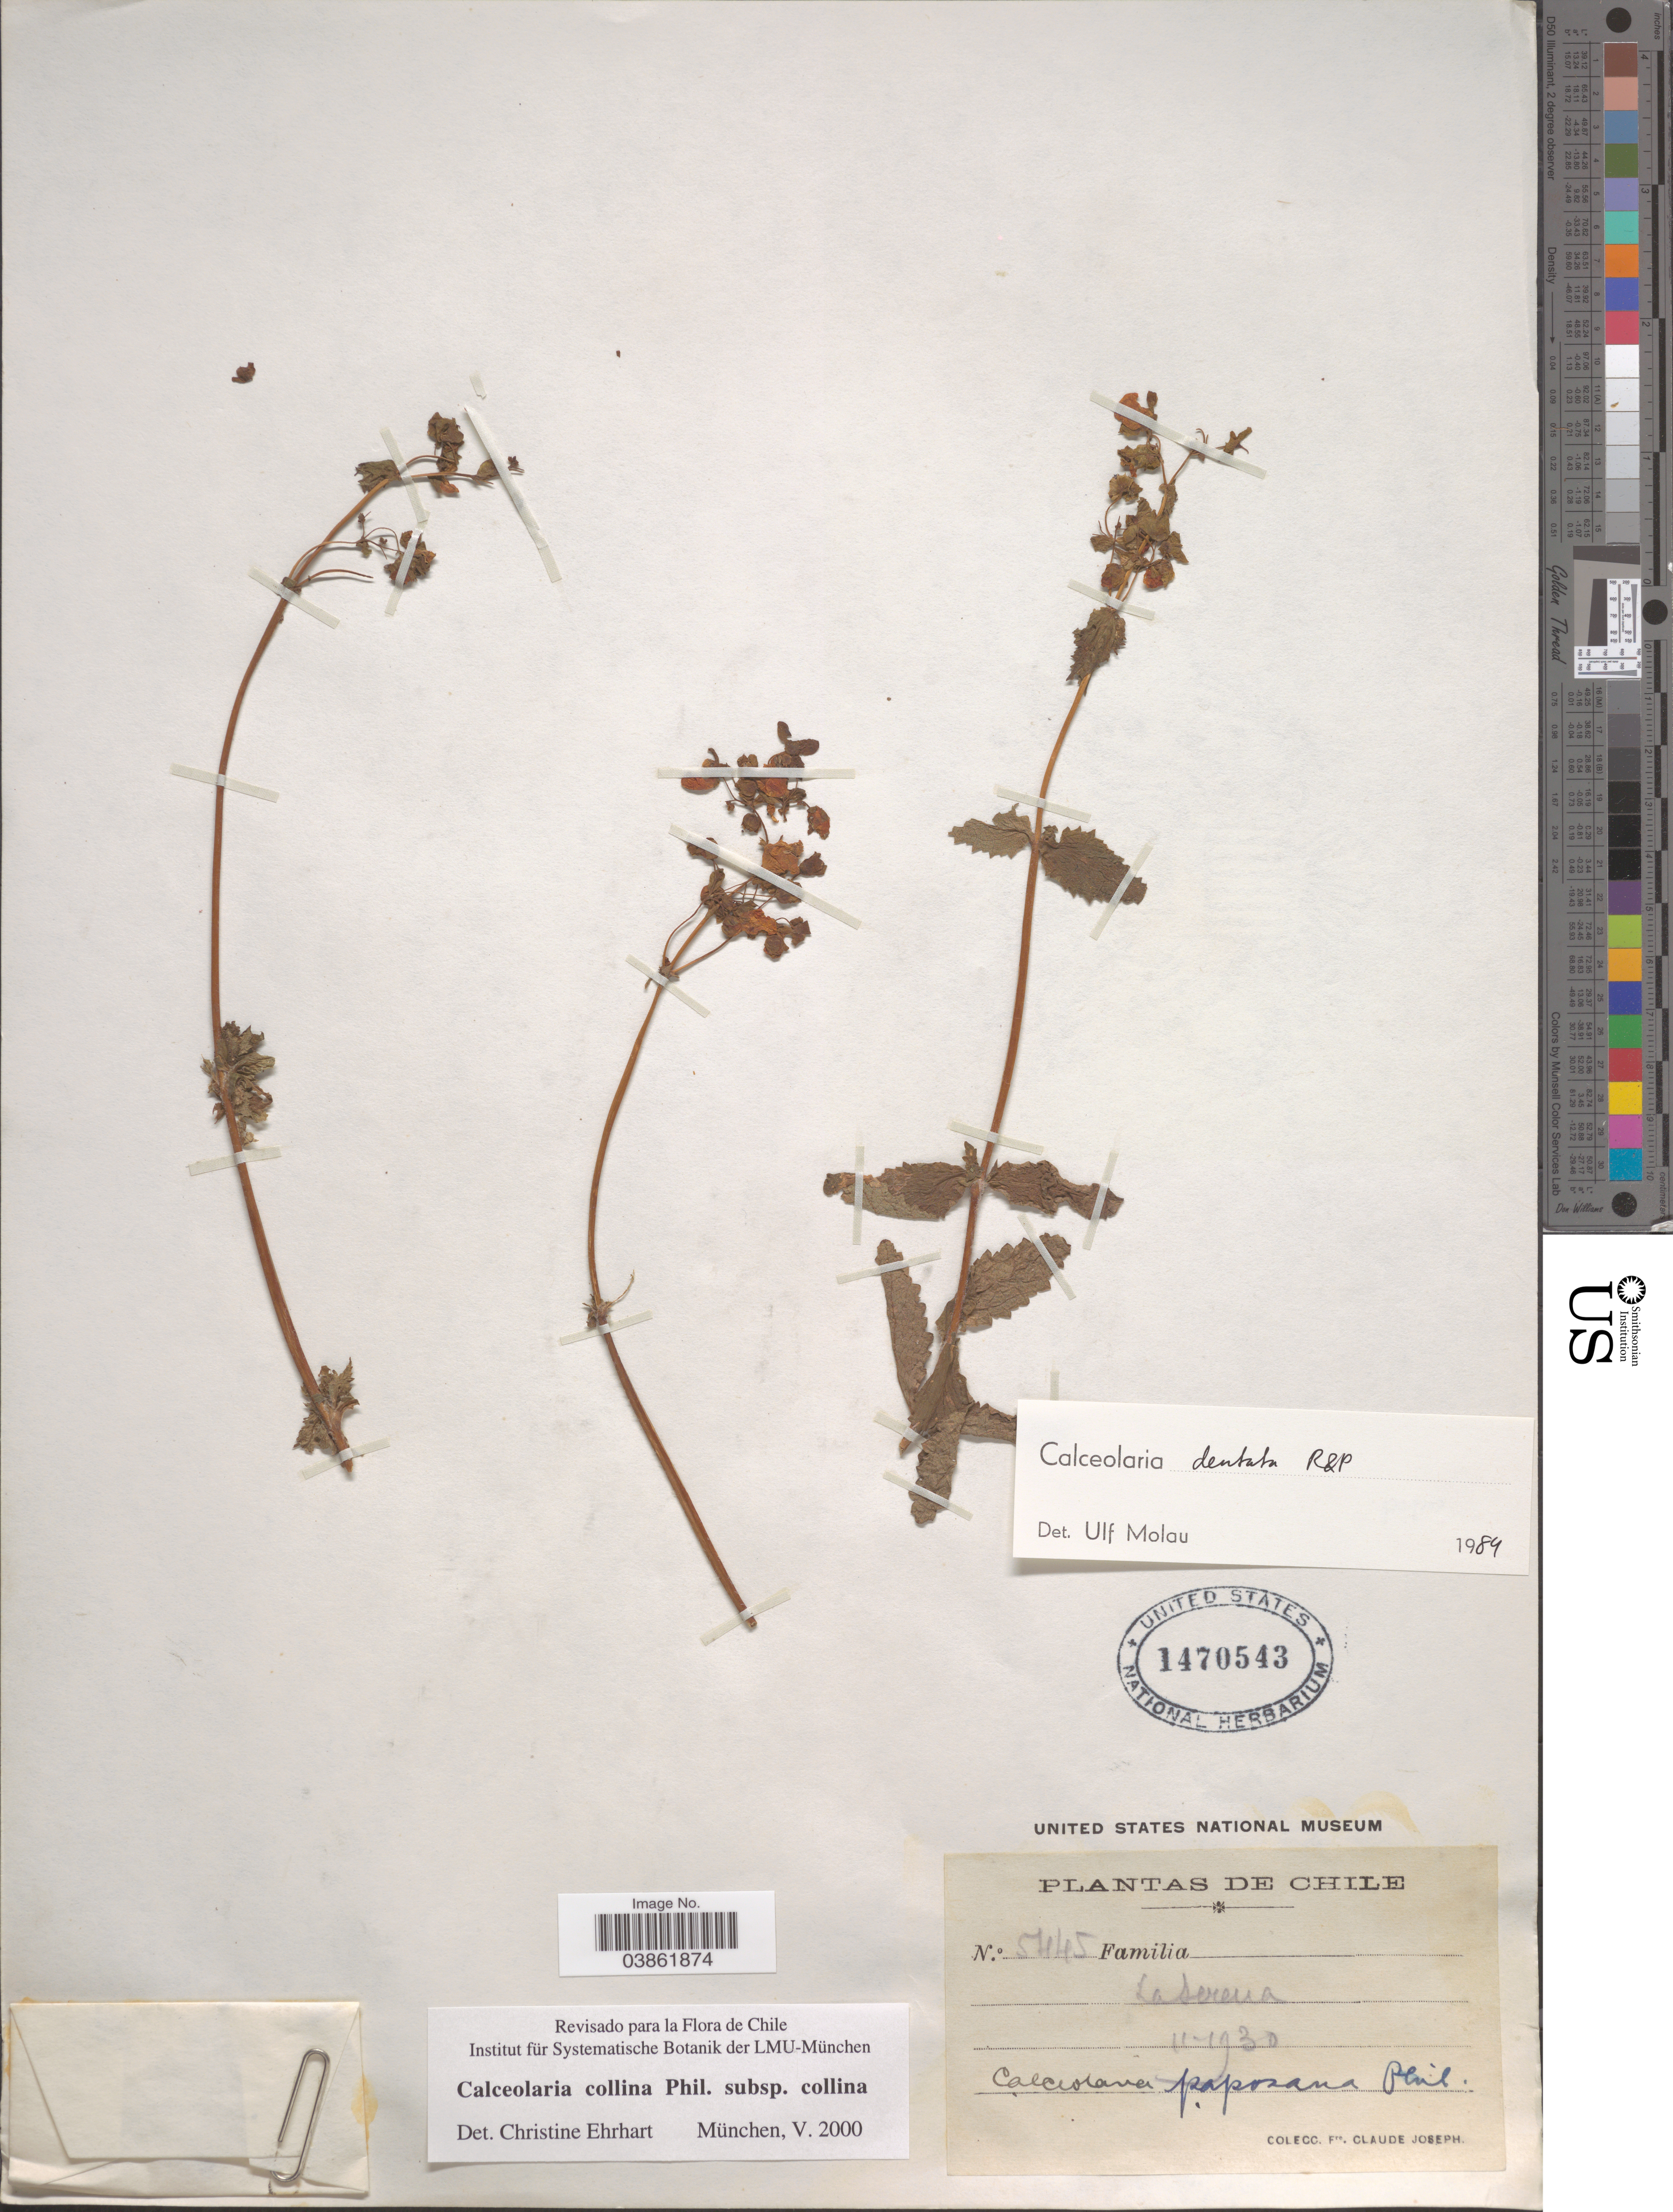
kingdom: Plantae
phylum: Tracheophyta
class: Magnoliopsida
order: Lamiales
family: Calceolariaceae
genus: Calceolaria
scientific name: Calceolaria collina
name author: Phil.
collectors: Bro. Claude-Joseph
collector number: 5445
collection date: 1930-11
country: Chile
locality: La Serena.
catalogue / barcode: US 1470543